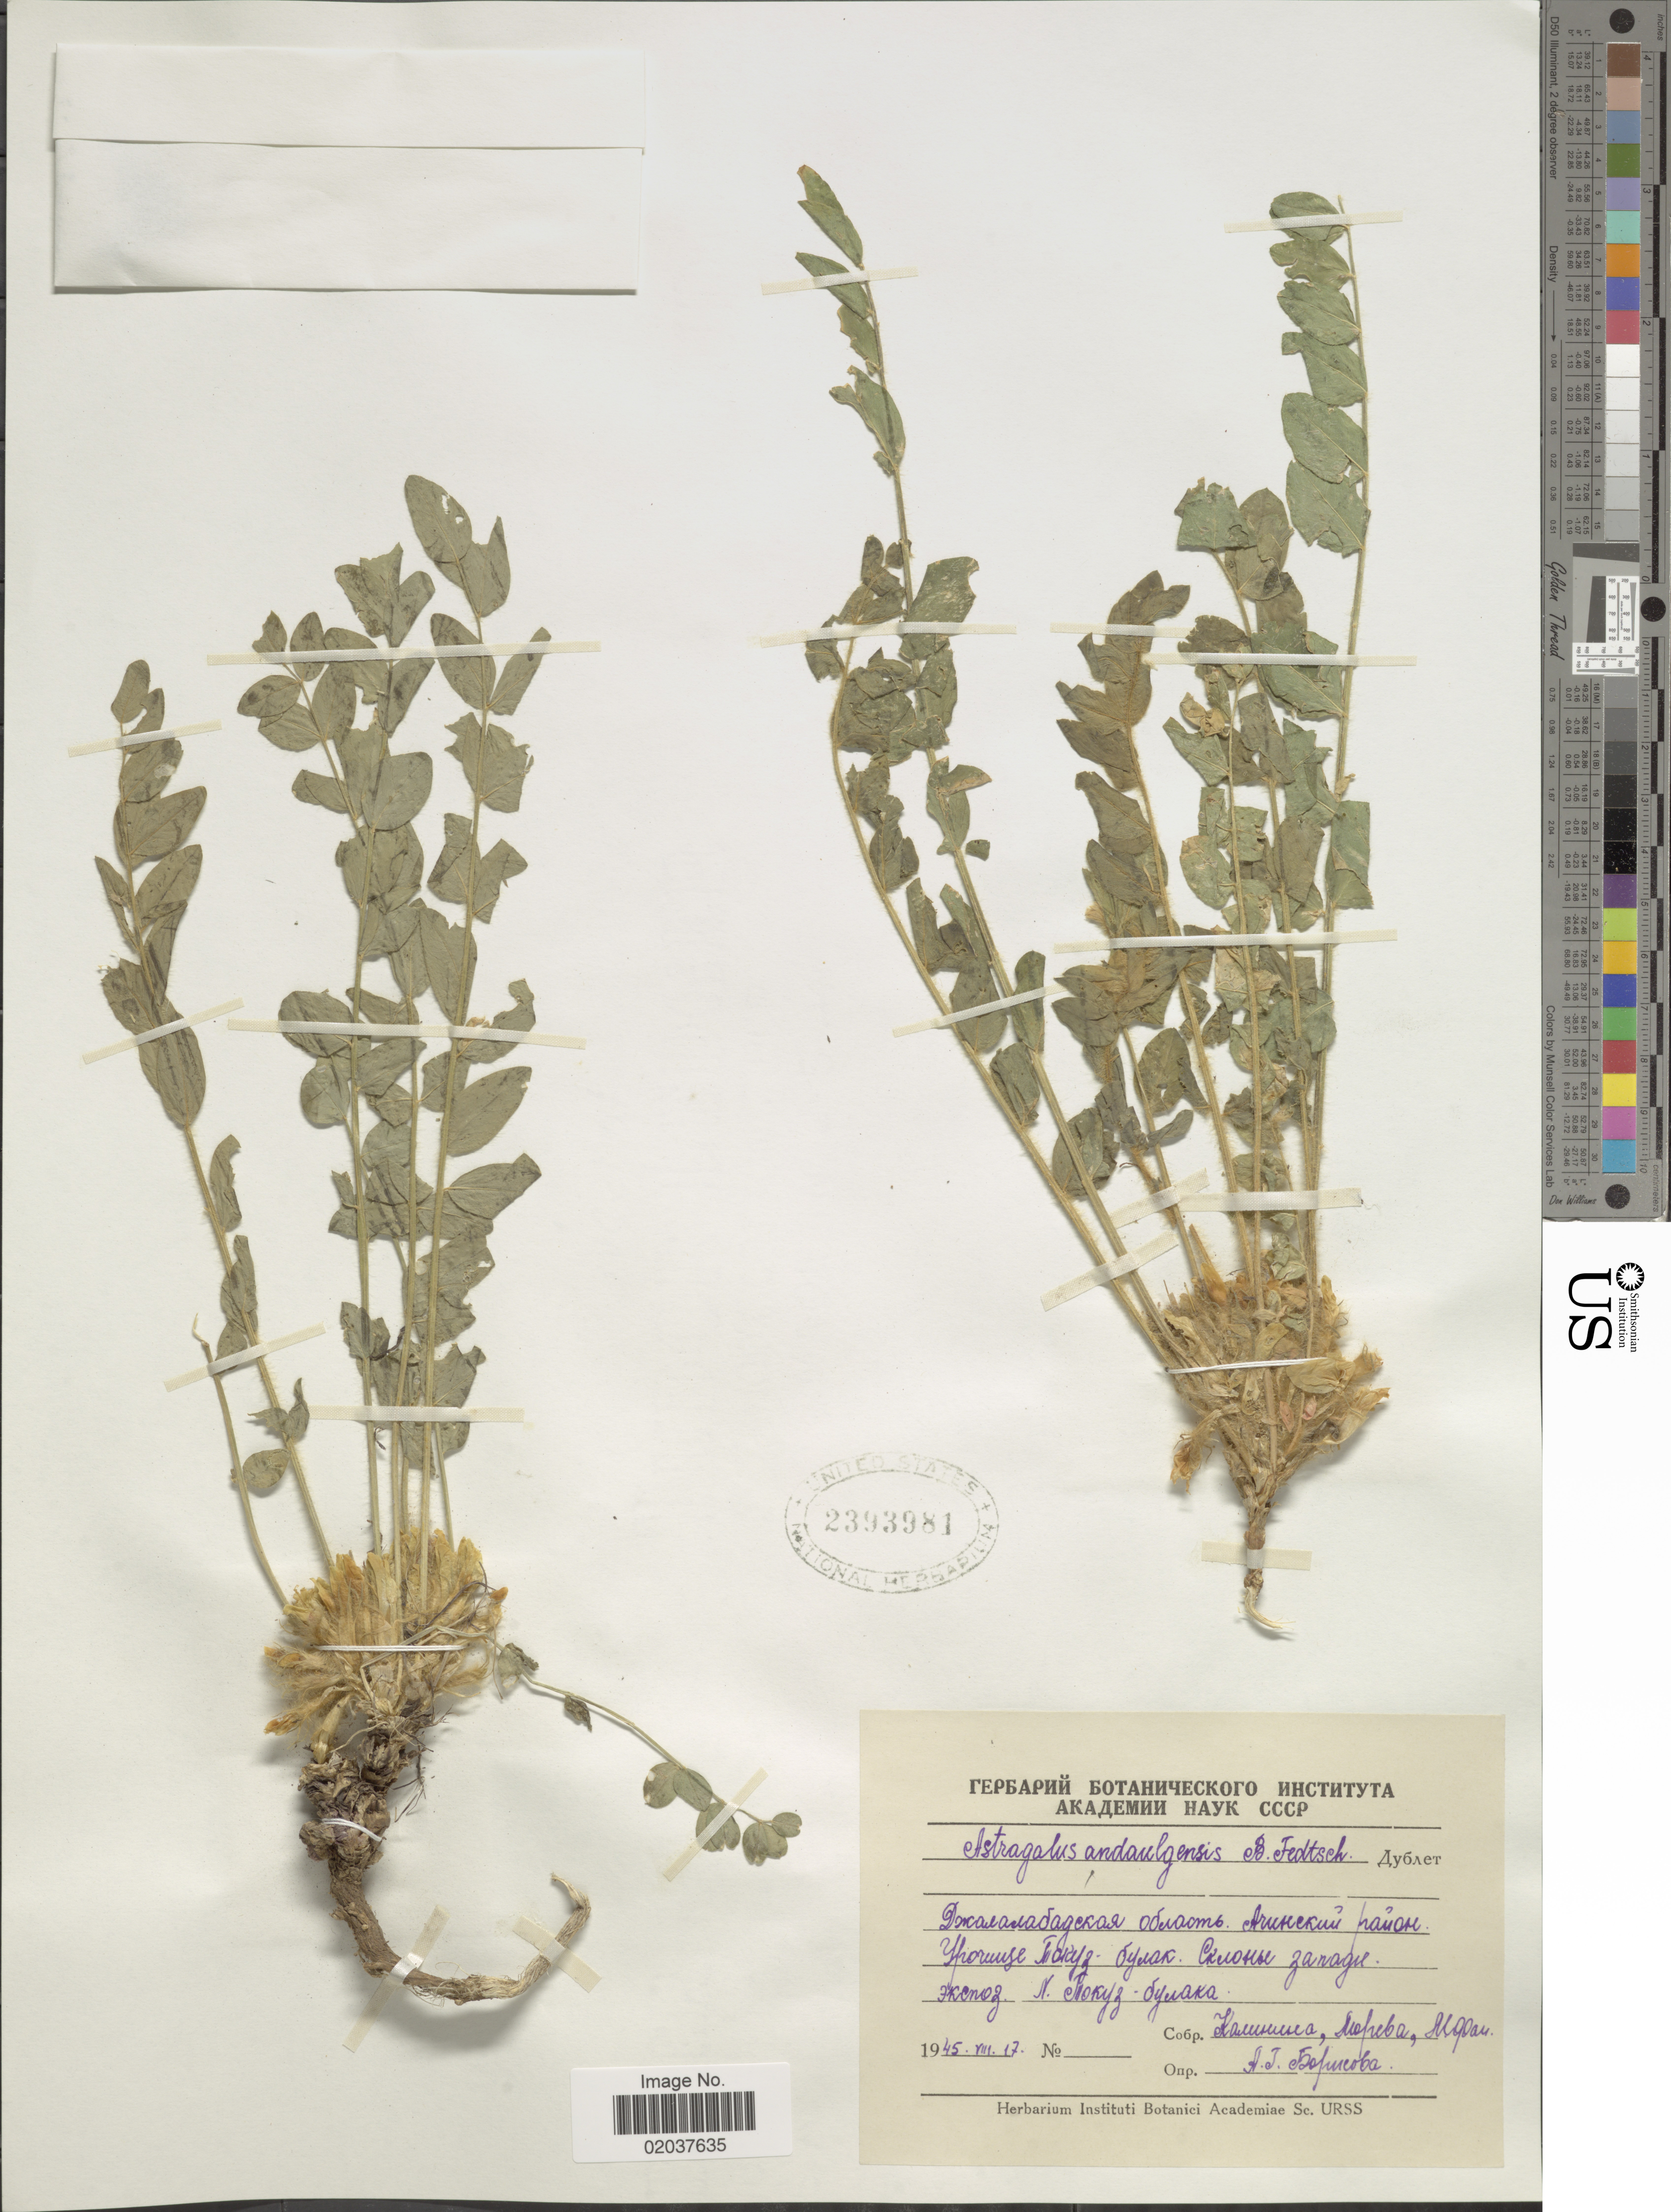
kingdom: Plantae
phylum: Tracheophyta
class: Magnoliopsida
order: Fabales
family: Fabaceae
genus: Astragalus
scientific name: Astragalus andaulgensis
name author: B. Fedtsch.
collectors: A. Kalinina & Moreva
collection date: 1945-08-17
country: Kyrgyzstan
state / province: Jalal-Abad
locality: Toguz- Bulak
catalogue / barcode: US 2393981